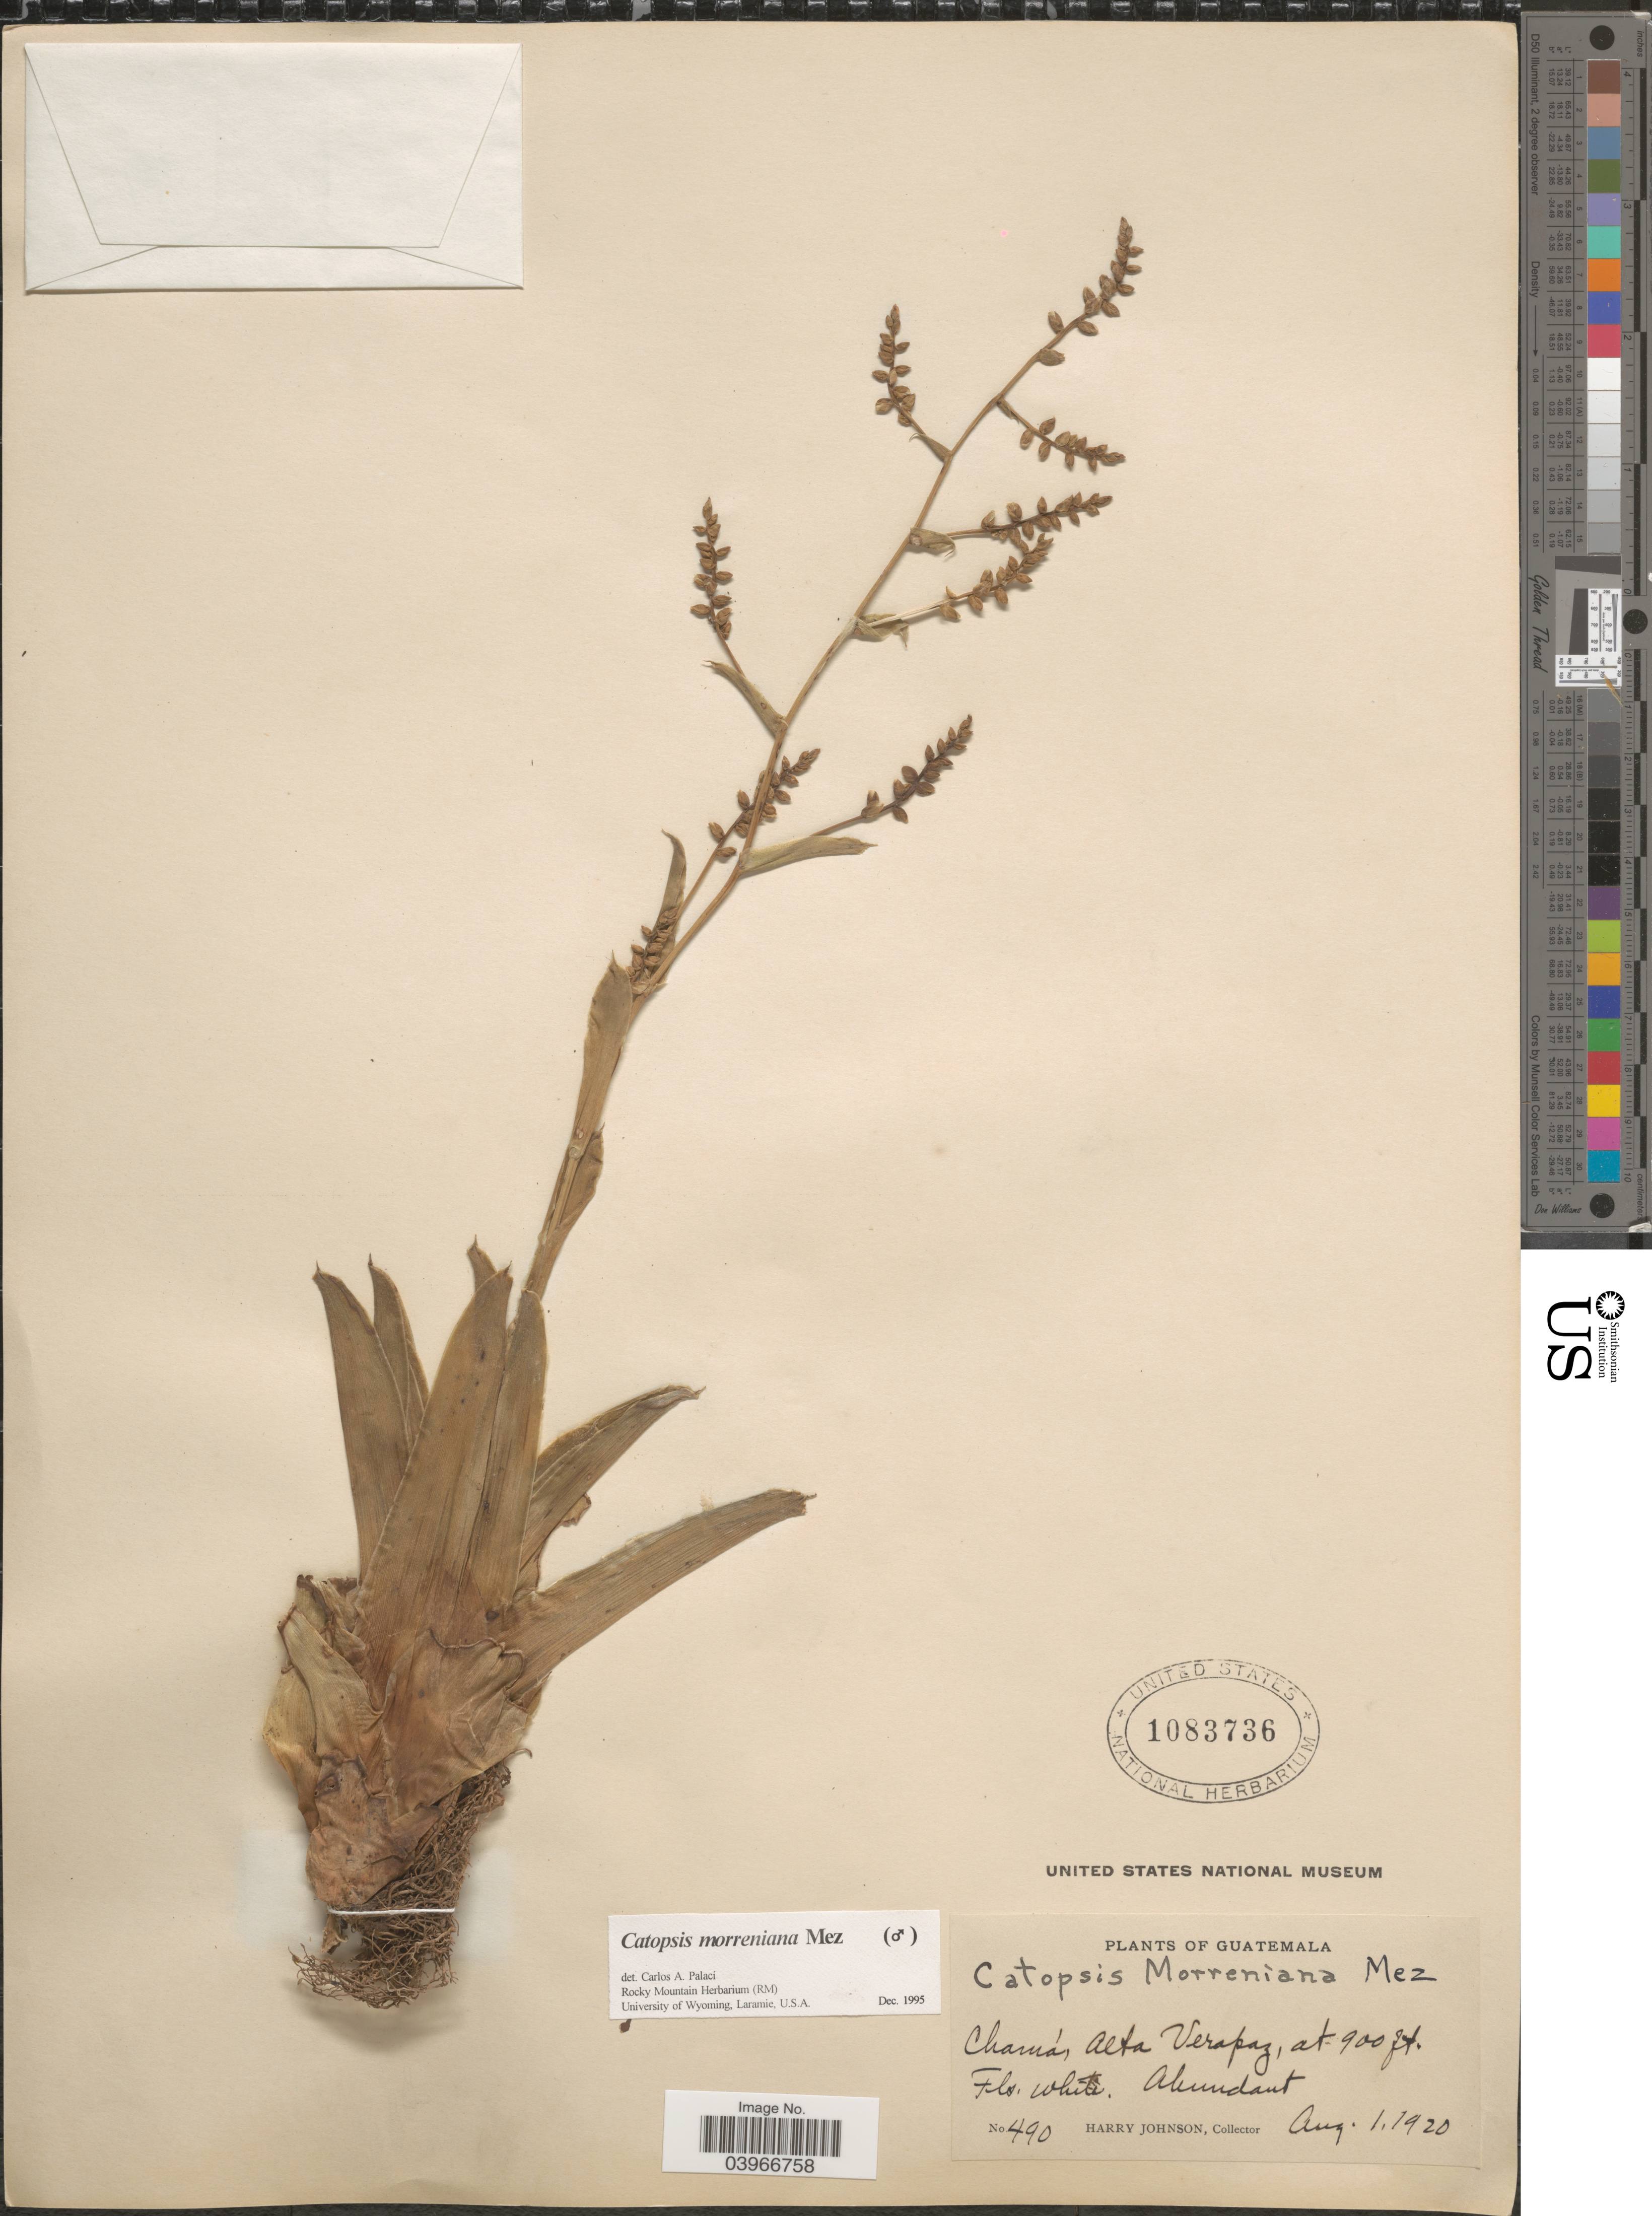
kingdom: Plantae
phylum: Tracheophyta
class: Liliopsida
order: Poales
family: Bromeliaceae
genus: Catopsis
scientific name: Catopsis morreniana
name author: Mez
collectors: H. Johnson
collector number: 490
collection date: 1920-08-01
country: Guatemala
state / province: Alta Verapaz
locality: Chamá.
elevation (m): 274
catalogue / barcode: US 1083736